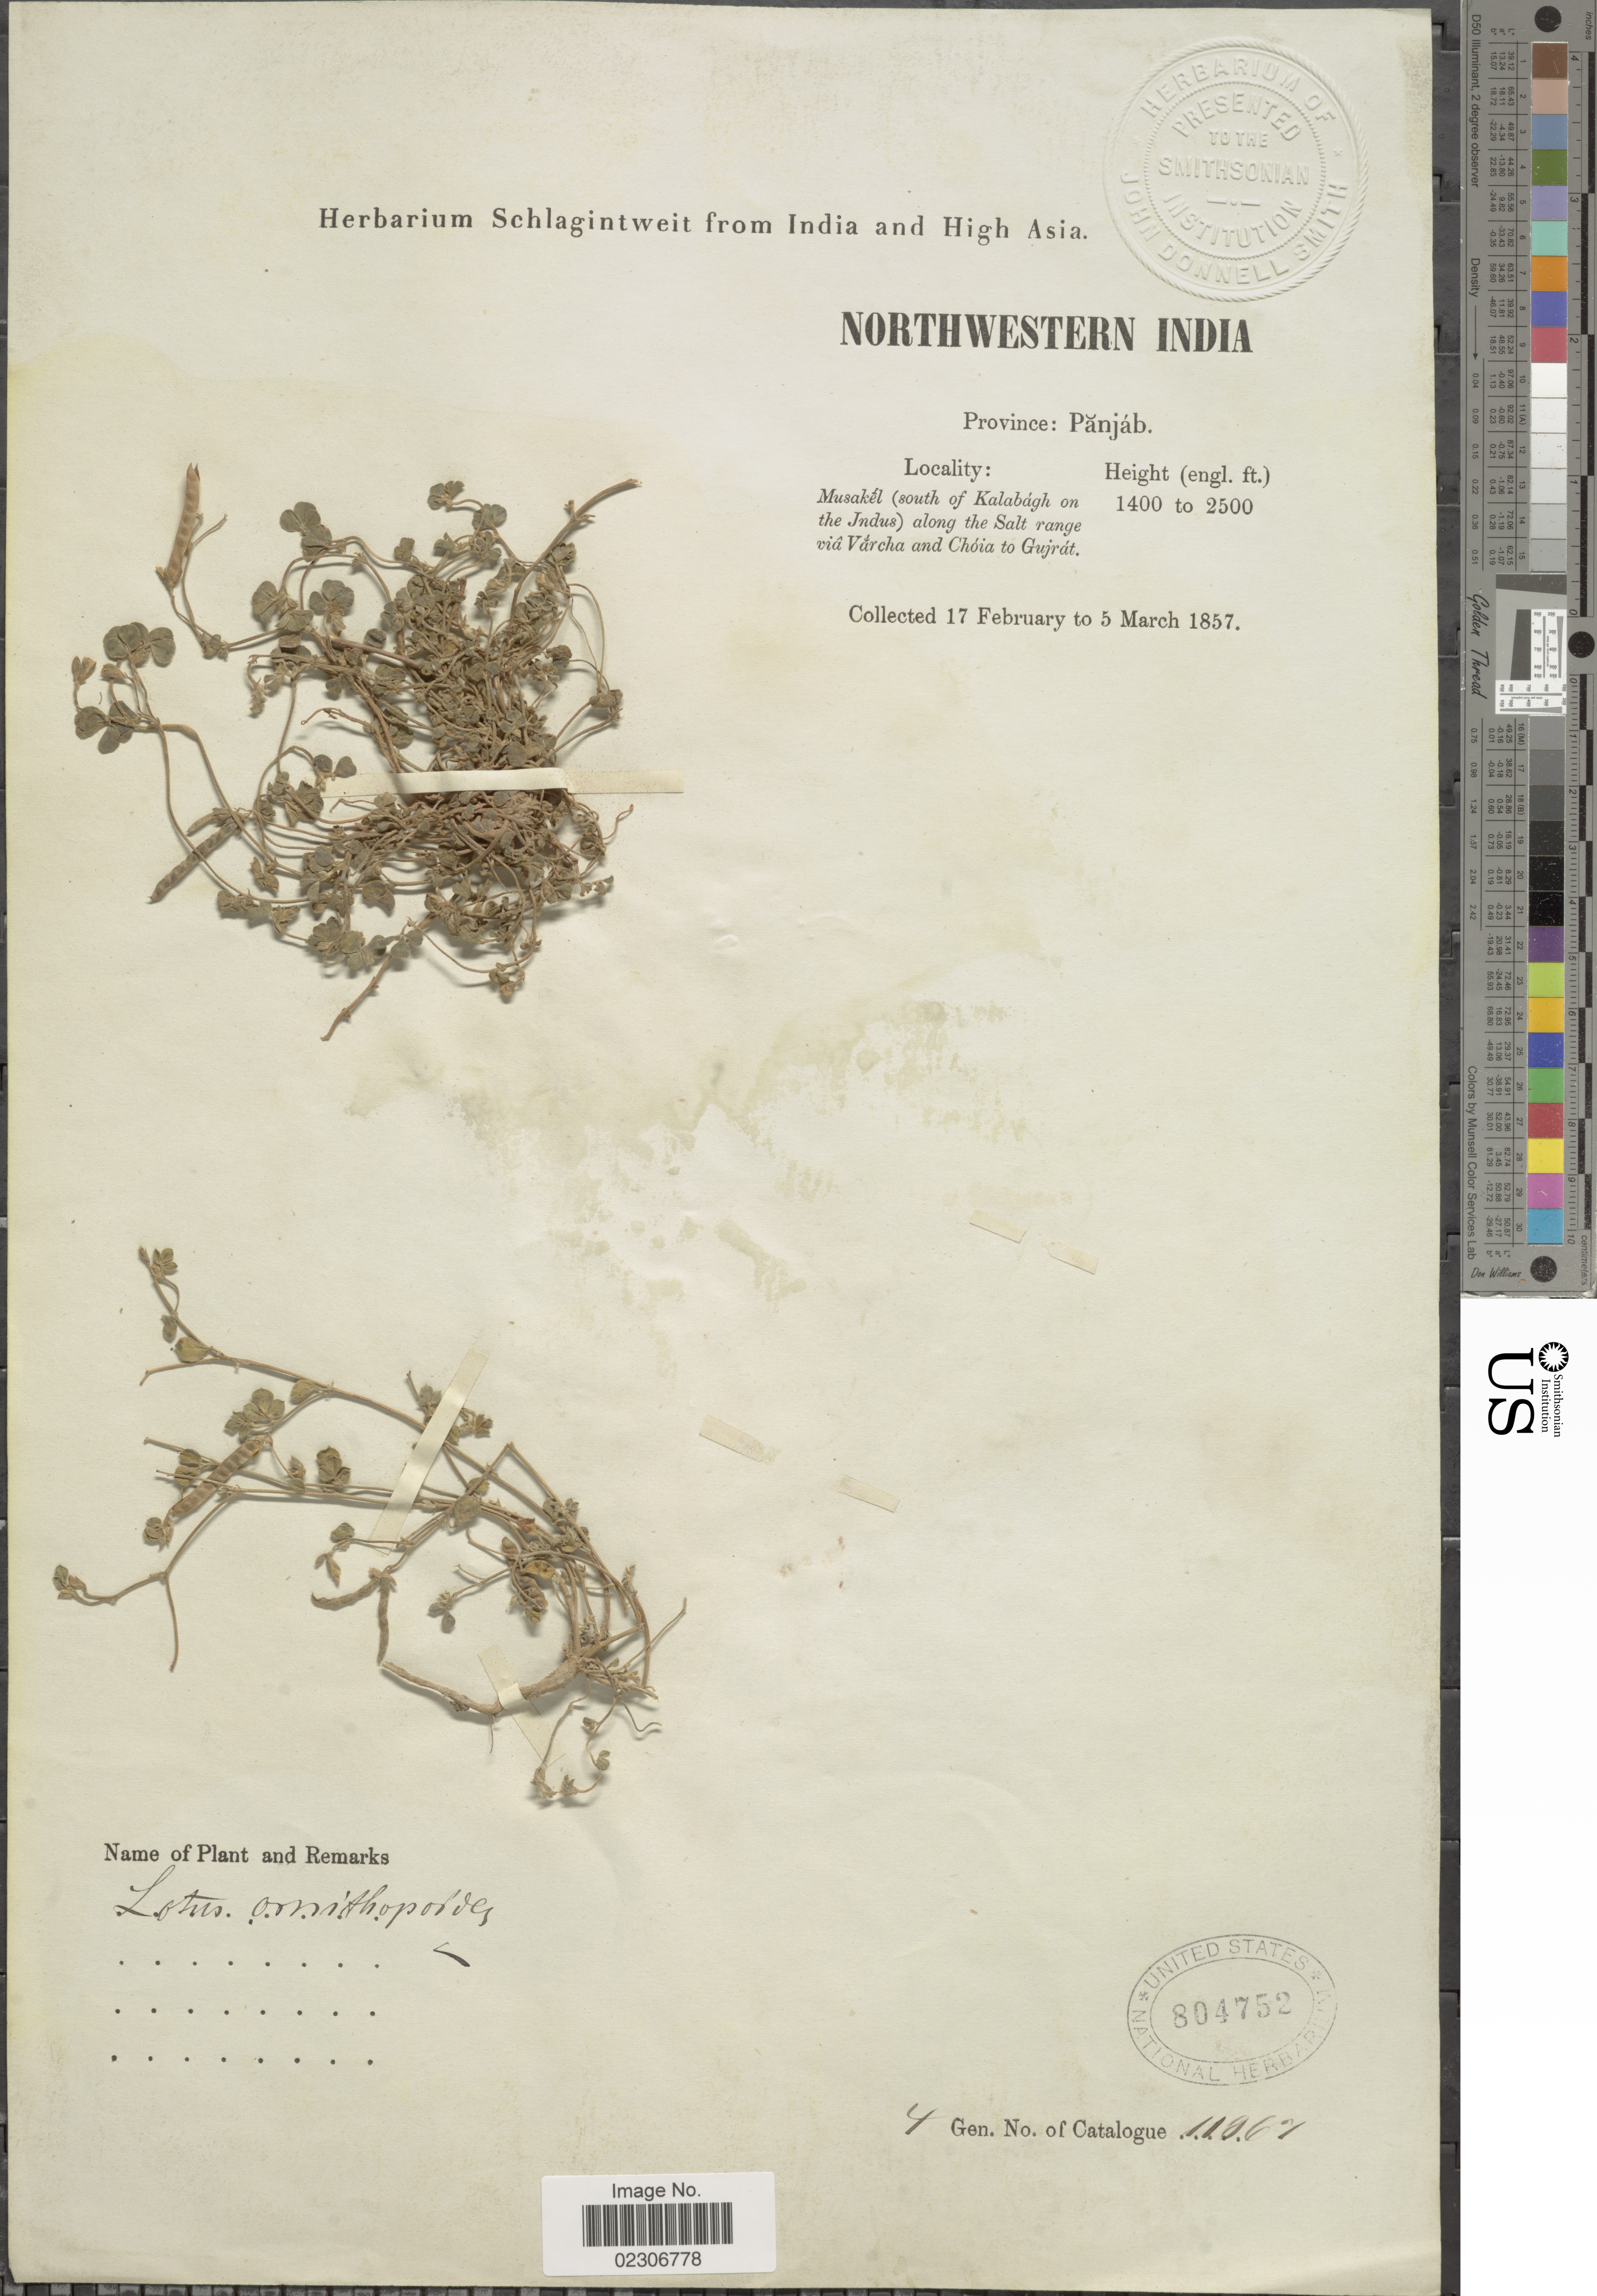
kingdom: Plantae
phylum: Tracheophyta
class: Magnoliopsida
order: Fabales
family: Fabaceae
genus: Lotus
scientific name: Lotus ornithopodioides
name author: L.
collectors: ex herb. Schlagintweit from India and High Asia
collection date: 1857-02-17/1857-03-05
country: India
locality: Northwestern India, Musakel (south of Kalabagh on the Indus) along the Salt range via Varcha and Choia to Gurjat.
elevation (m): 427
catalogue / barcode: US 804752